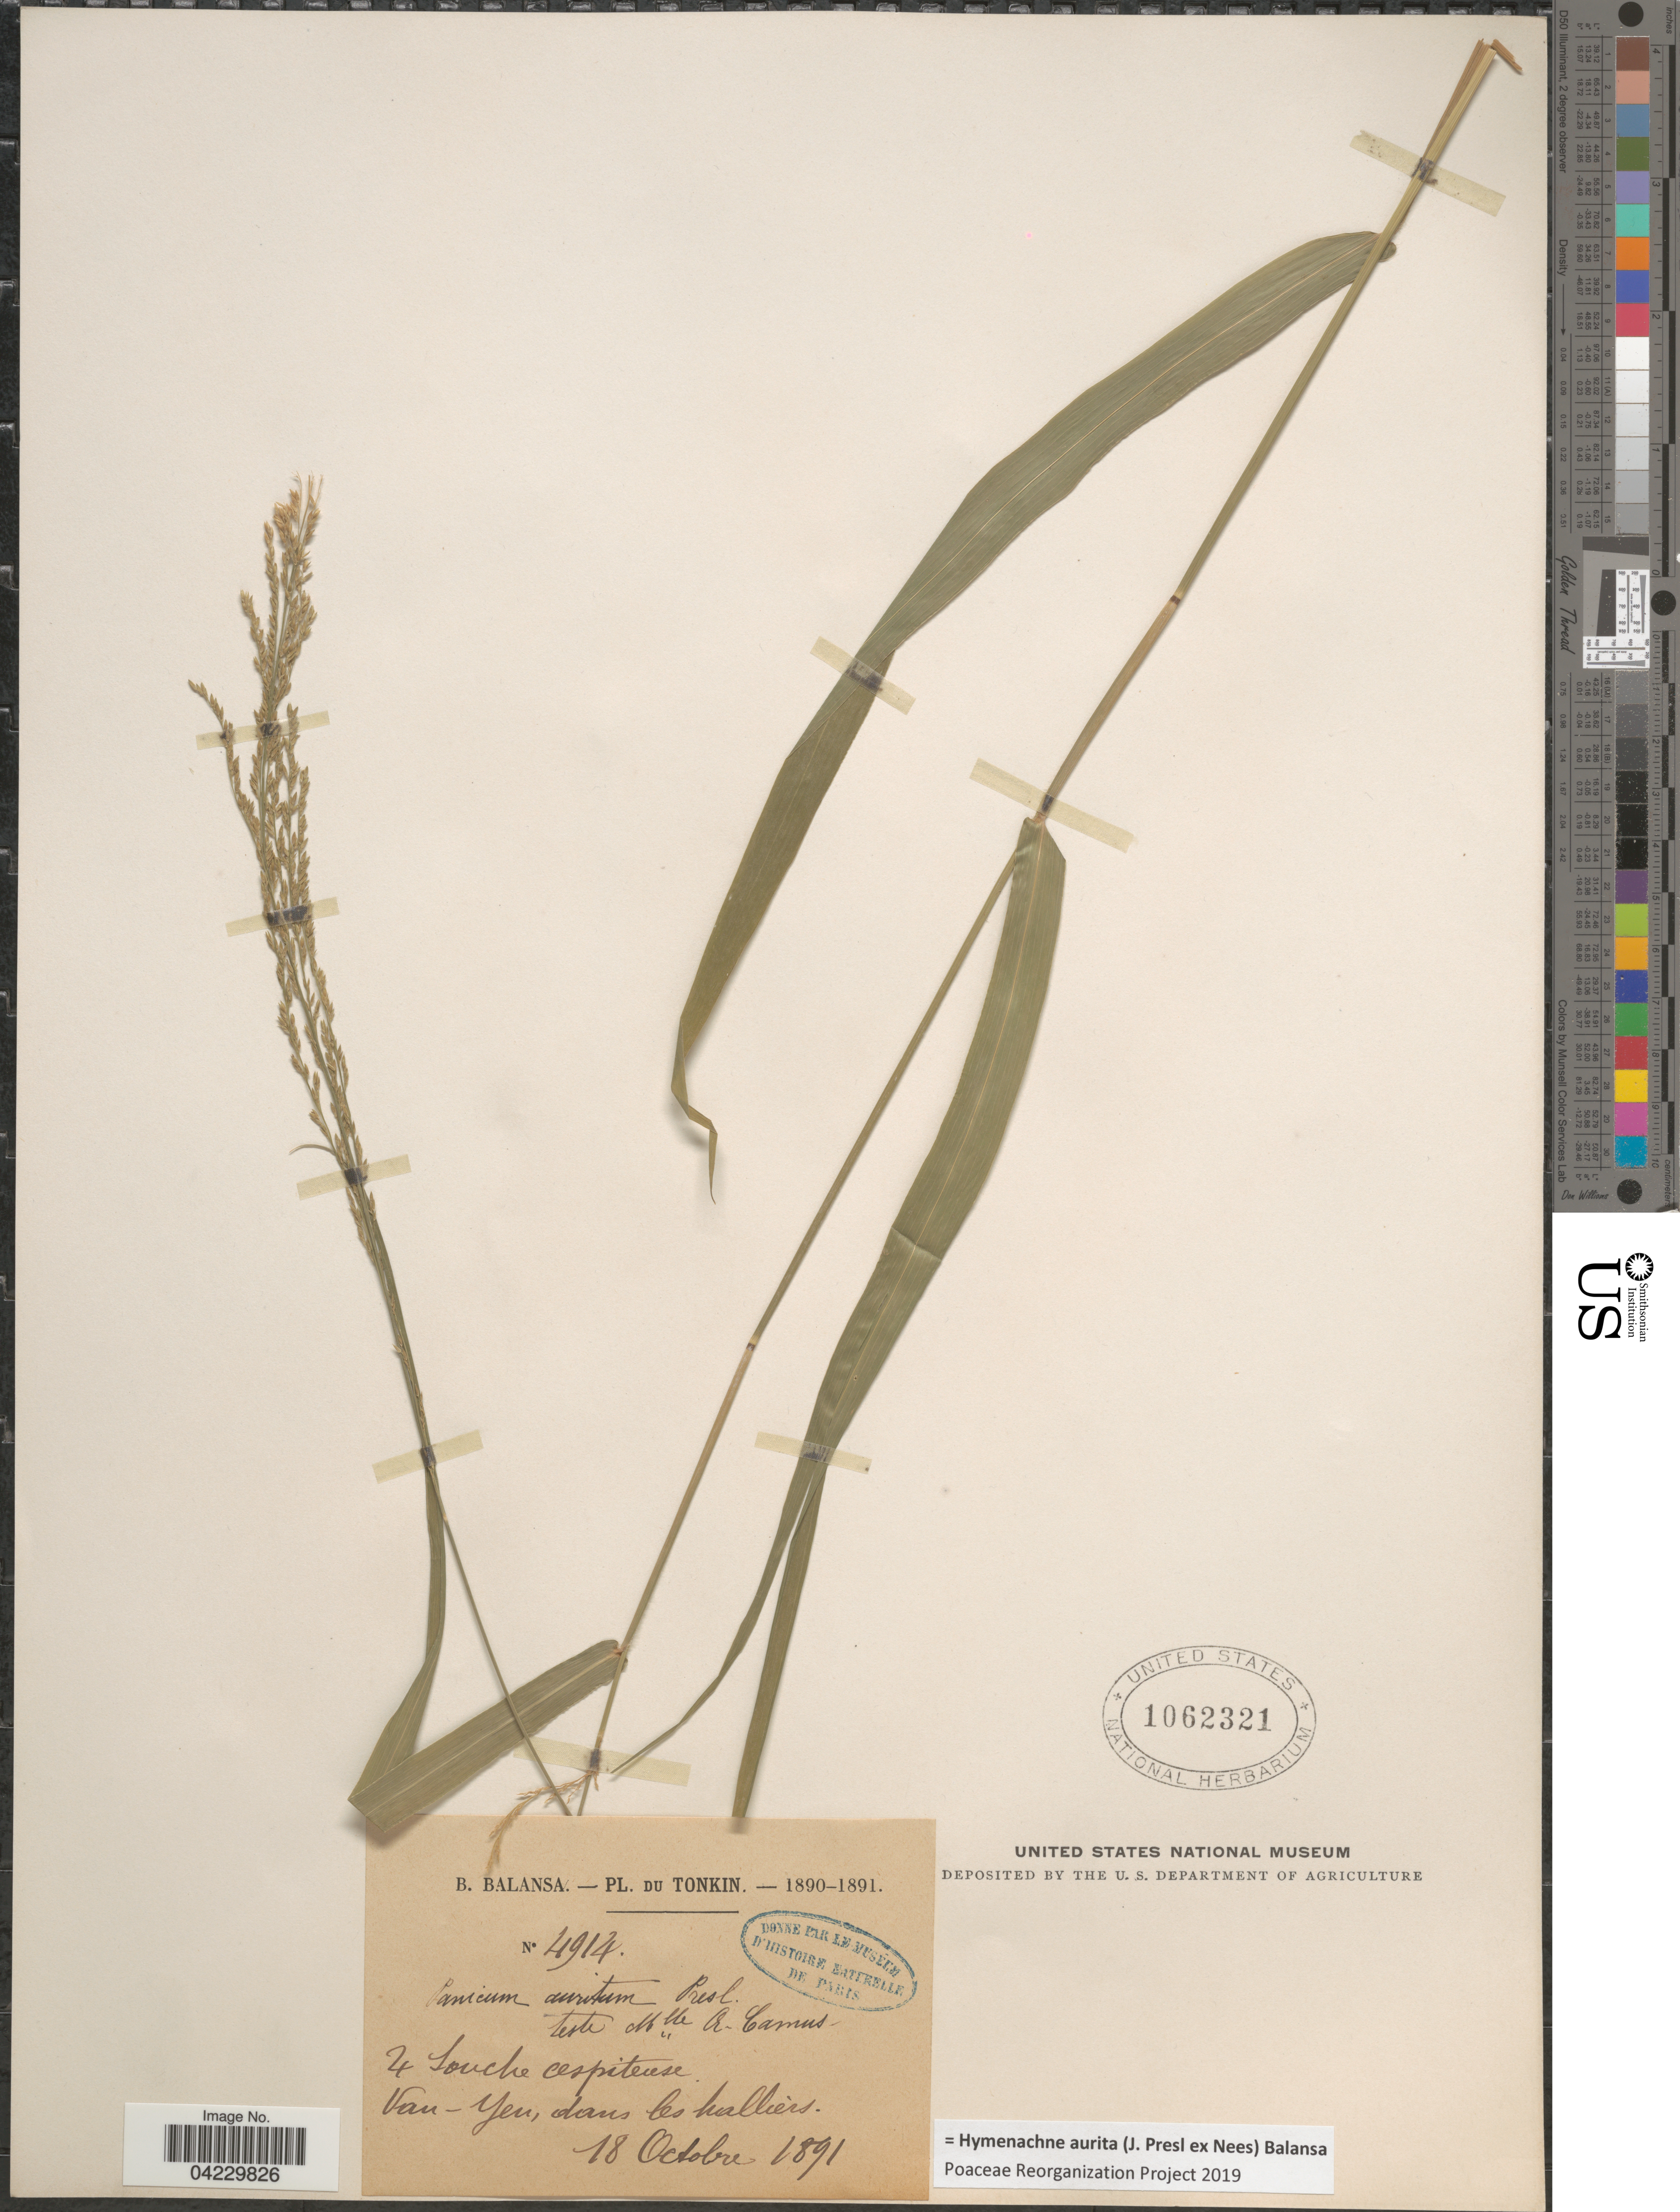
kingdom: Plantae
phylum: Tracheophyta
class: Liliopsida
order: Poales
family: Poaceae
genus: Hymenachne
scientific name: Hymenachne aurita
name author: (J. Presl ex Nees) Balansa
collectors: B. Balansa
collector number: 4914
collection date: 1891-10-18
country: Vietnam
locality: Tonkin. Van-Yen, dans les halliers.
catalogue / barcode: US 1062321